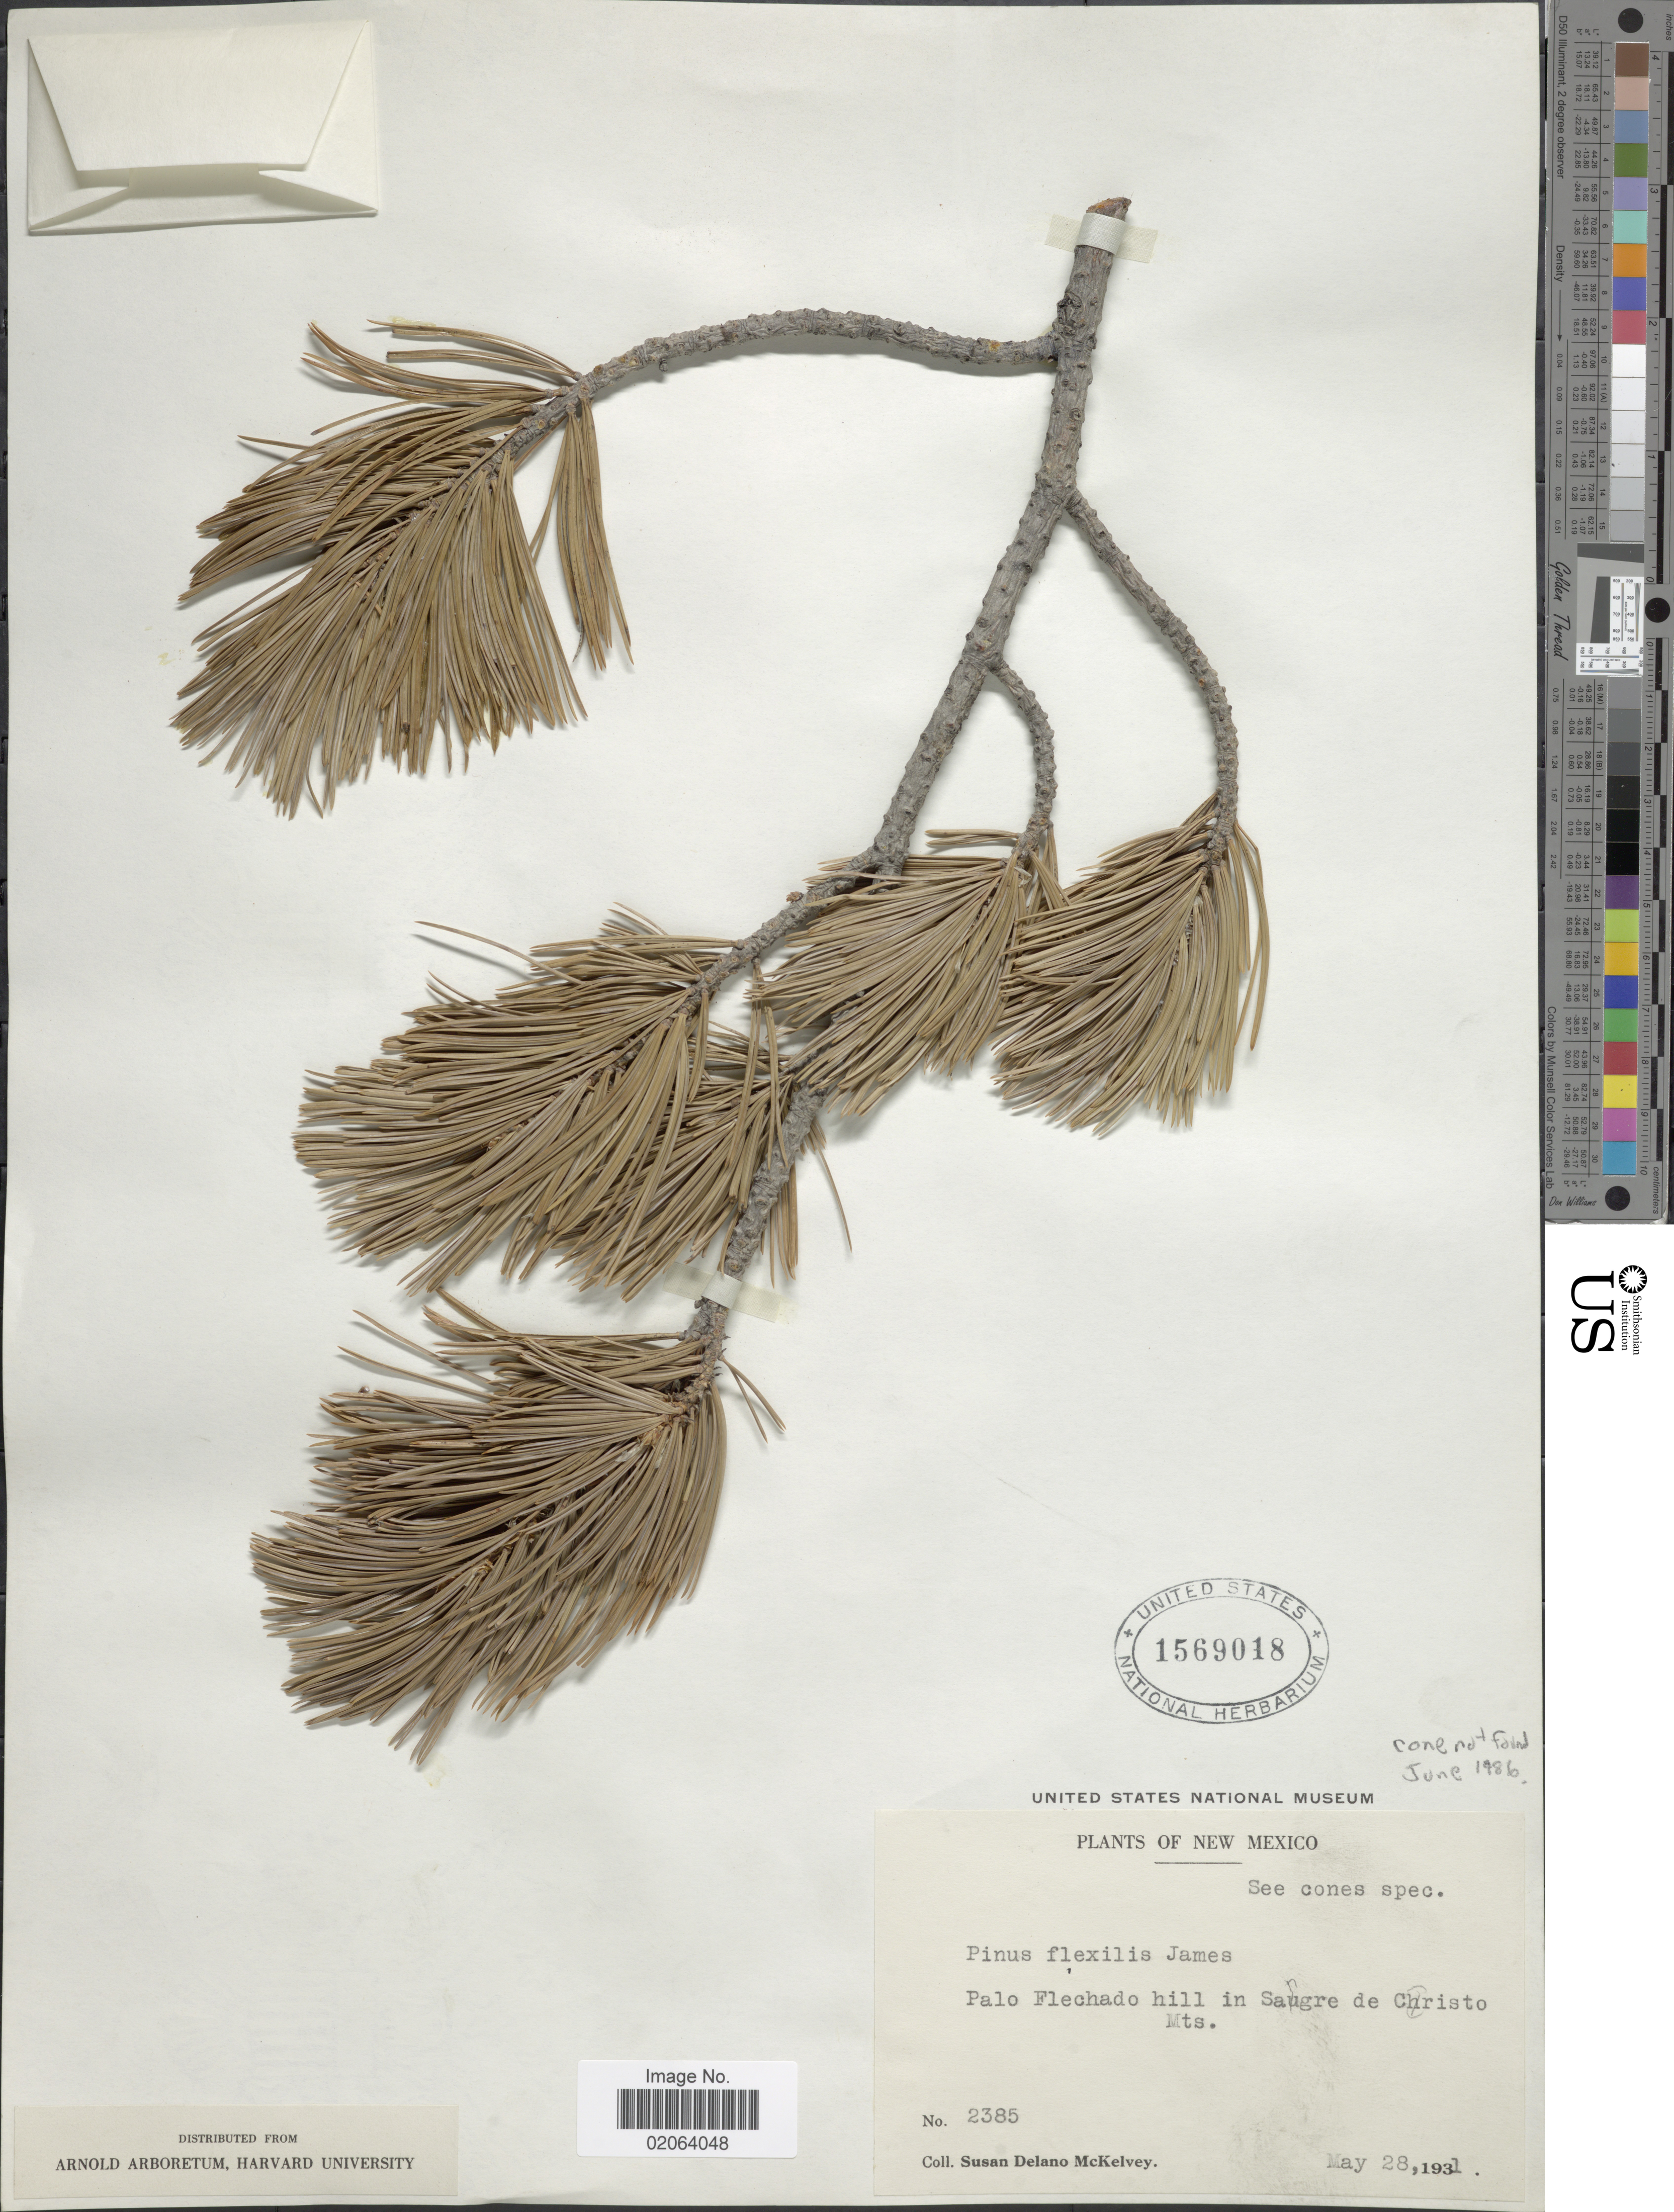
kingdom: Plantae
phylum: Tracheophyta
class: Pinopsida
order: Pinales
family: Pinaceae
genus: Pinus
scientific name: Pinus flexilis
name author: E. James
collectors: S. A. McKelvey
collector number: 2385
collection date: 1931-05-28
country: United States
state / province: New Mexico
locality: Palo Flechado hill in Sangre de Cristo Mts.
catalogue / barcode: US 1569018